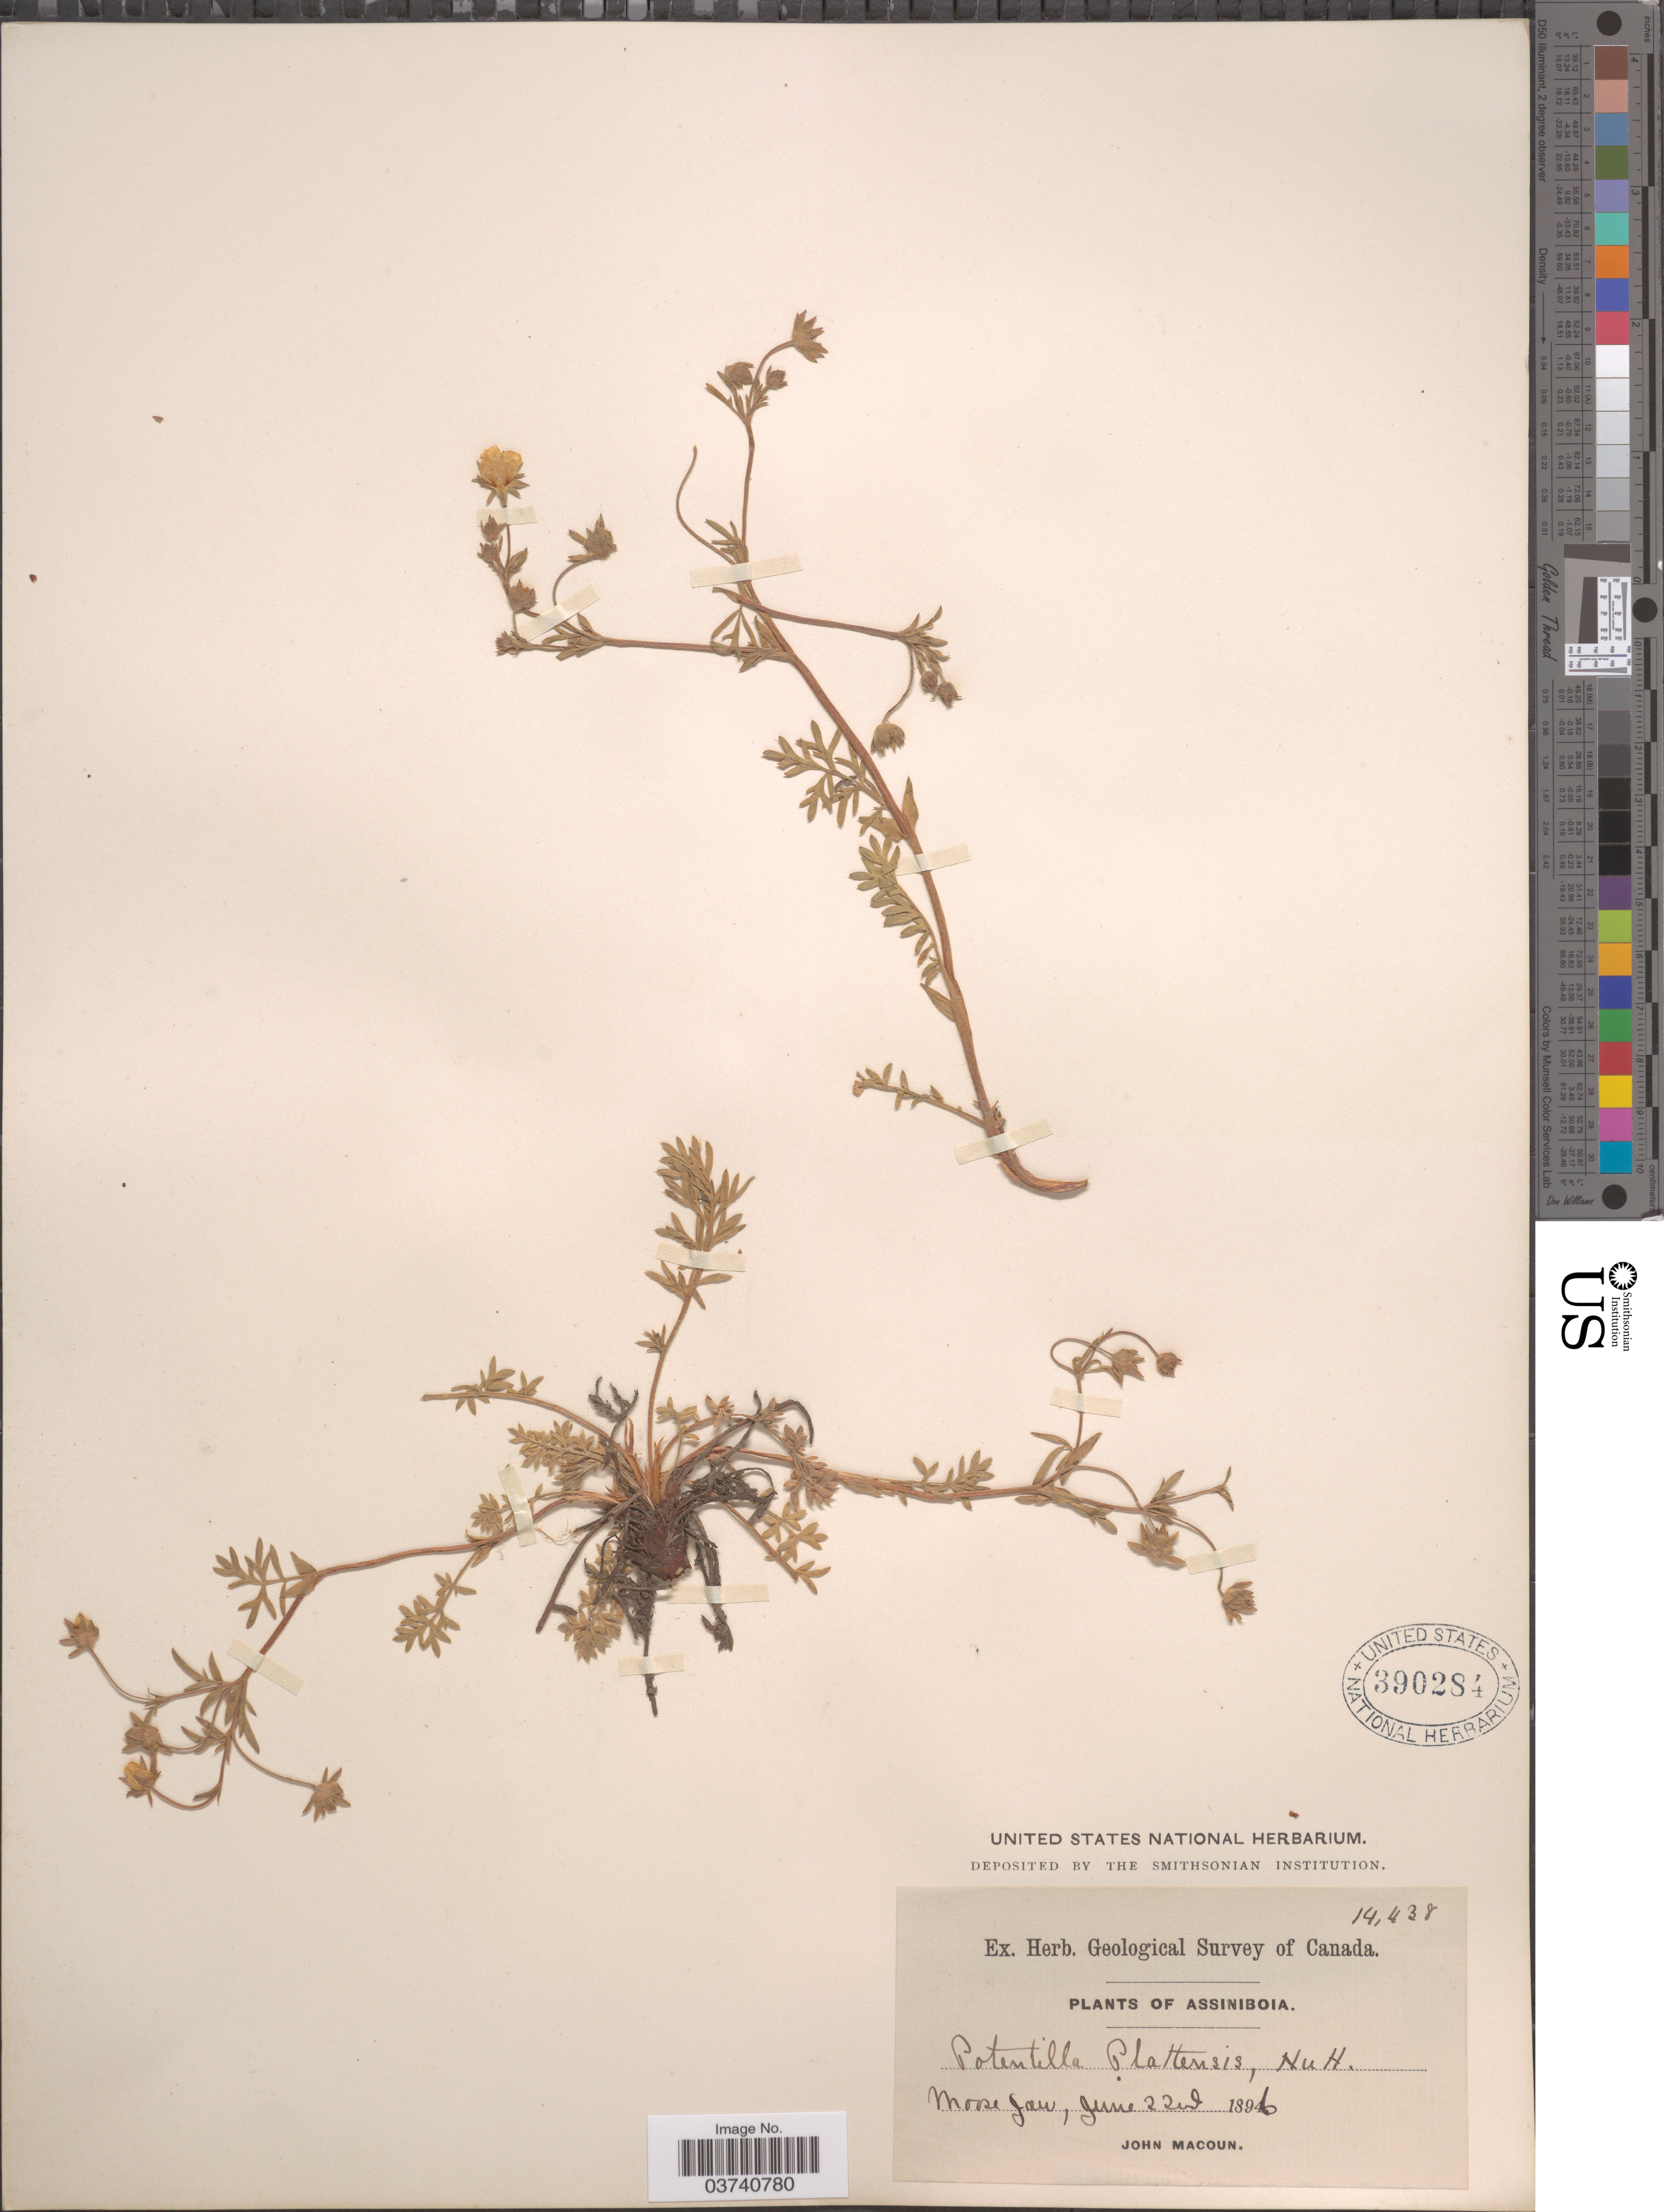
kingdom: Plantae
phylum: Tracheophyta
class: Magnoliopsida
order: Rosales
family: Rosaceae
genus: Potentilla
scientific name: Potentilla plattensis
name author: Nutt.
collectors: J. Macoun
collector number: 14438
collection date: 1896-06-22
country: Canada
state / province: Saskatchewan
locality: Assiniboia. Moose Jaw.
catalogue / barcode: US 390284